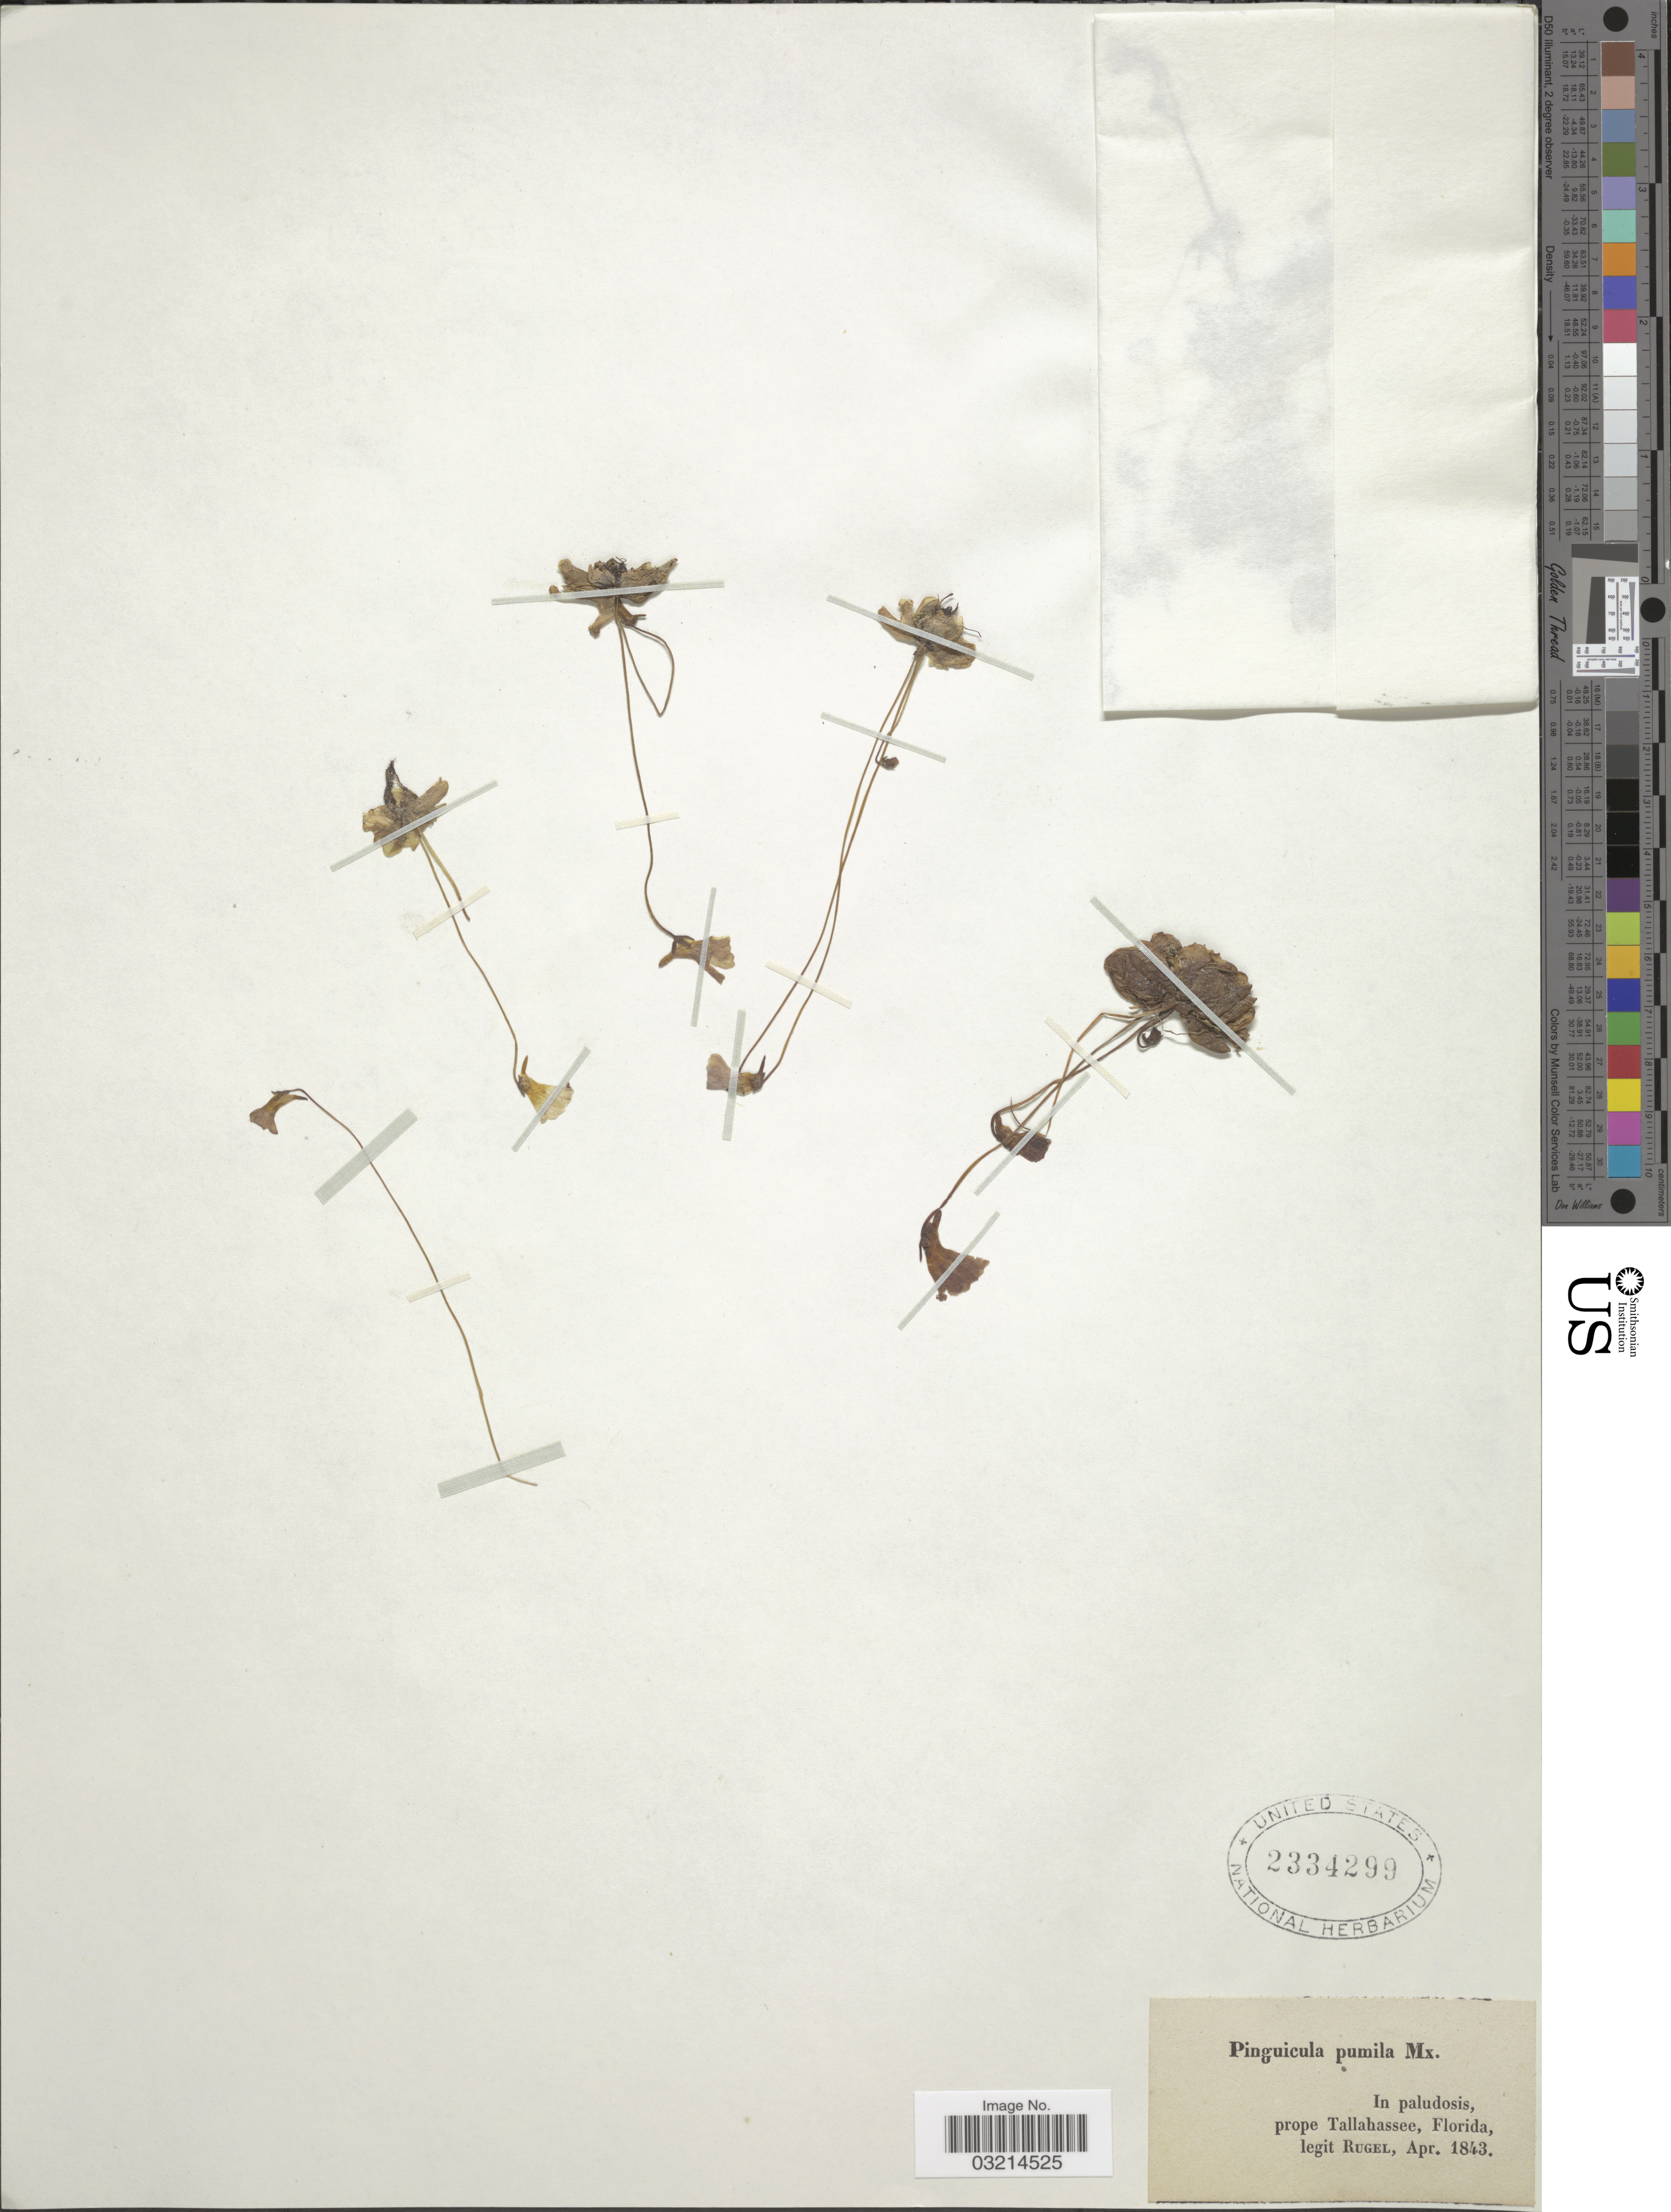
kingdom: Plantae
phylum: Tracheophyta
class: Magnoliopsida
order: Lamiales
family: Lentibulariaceae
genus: Pinguicula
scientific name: Pinguicula pumila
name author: Michx.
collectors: Rugel, --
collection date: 1843-04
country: United States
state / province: Florida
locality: In paludosis, prope Tallahassee.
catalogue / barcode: US 2334299